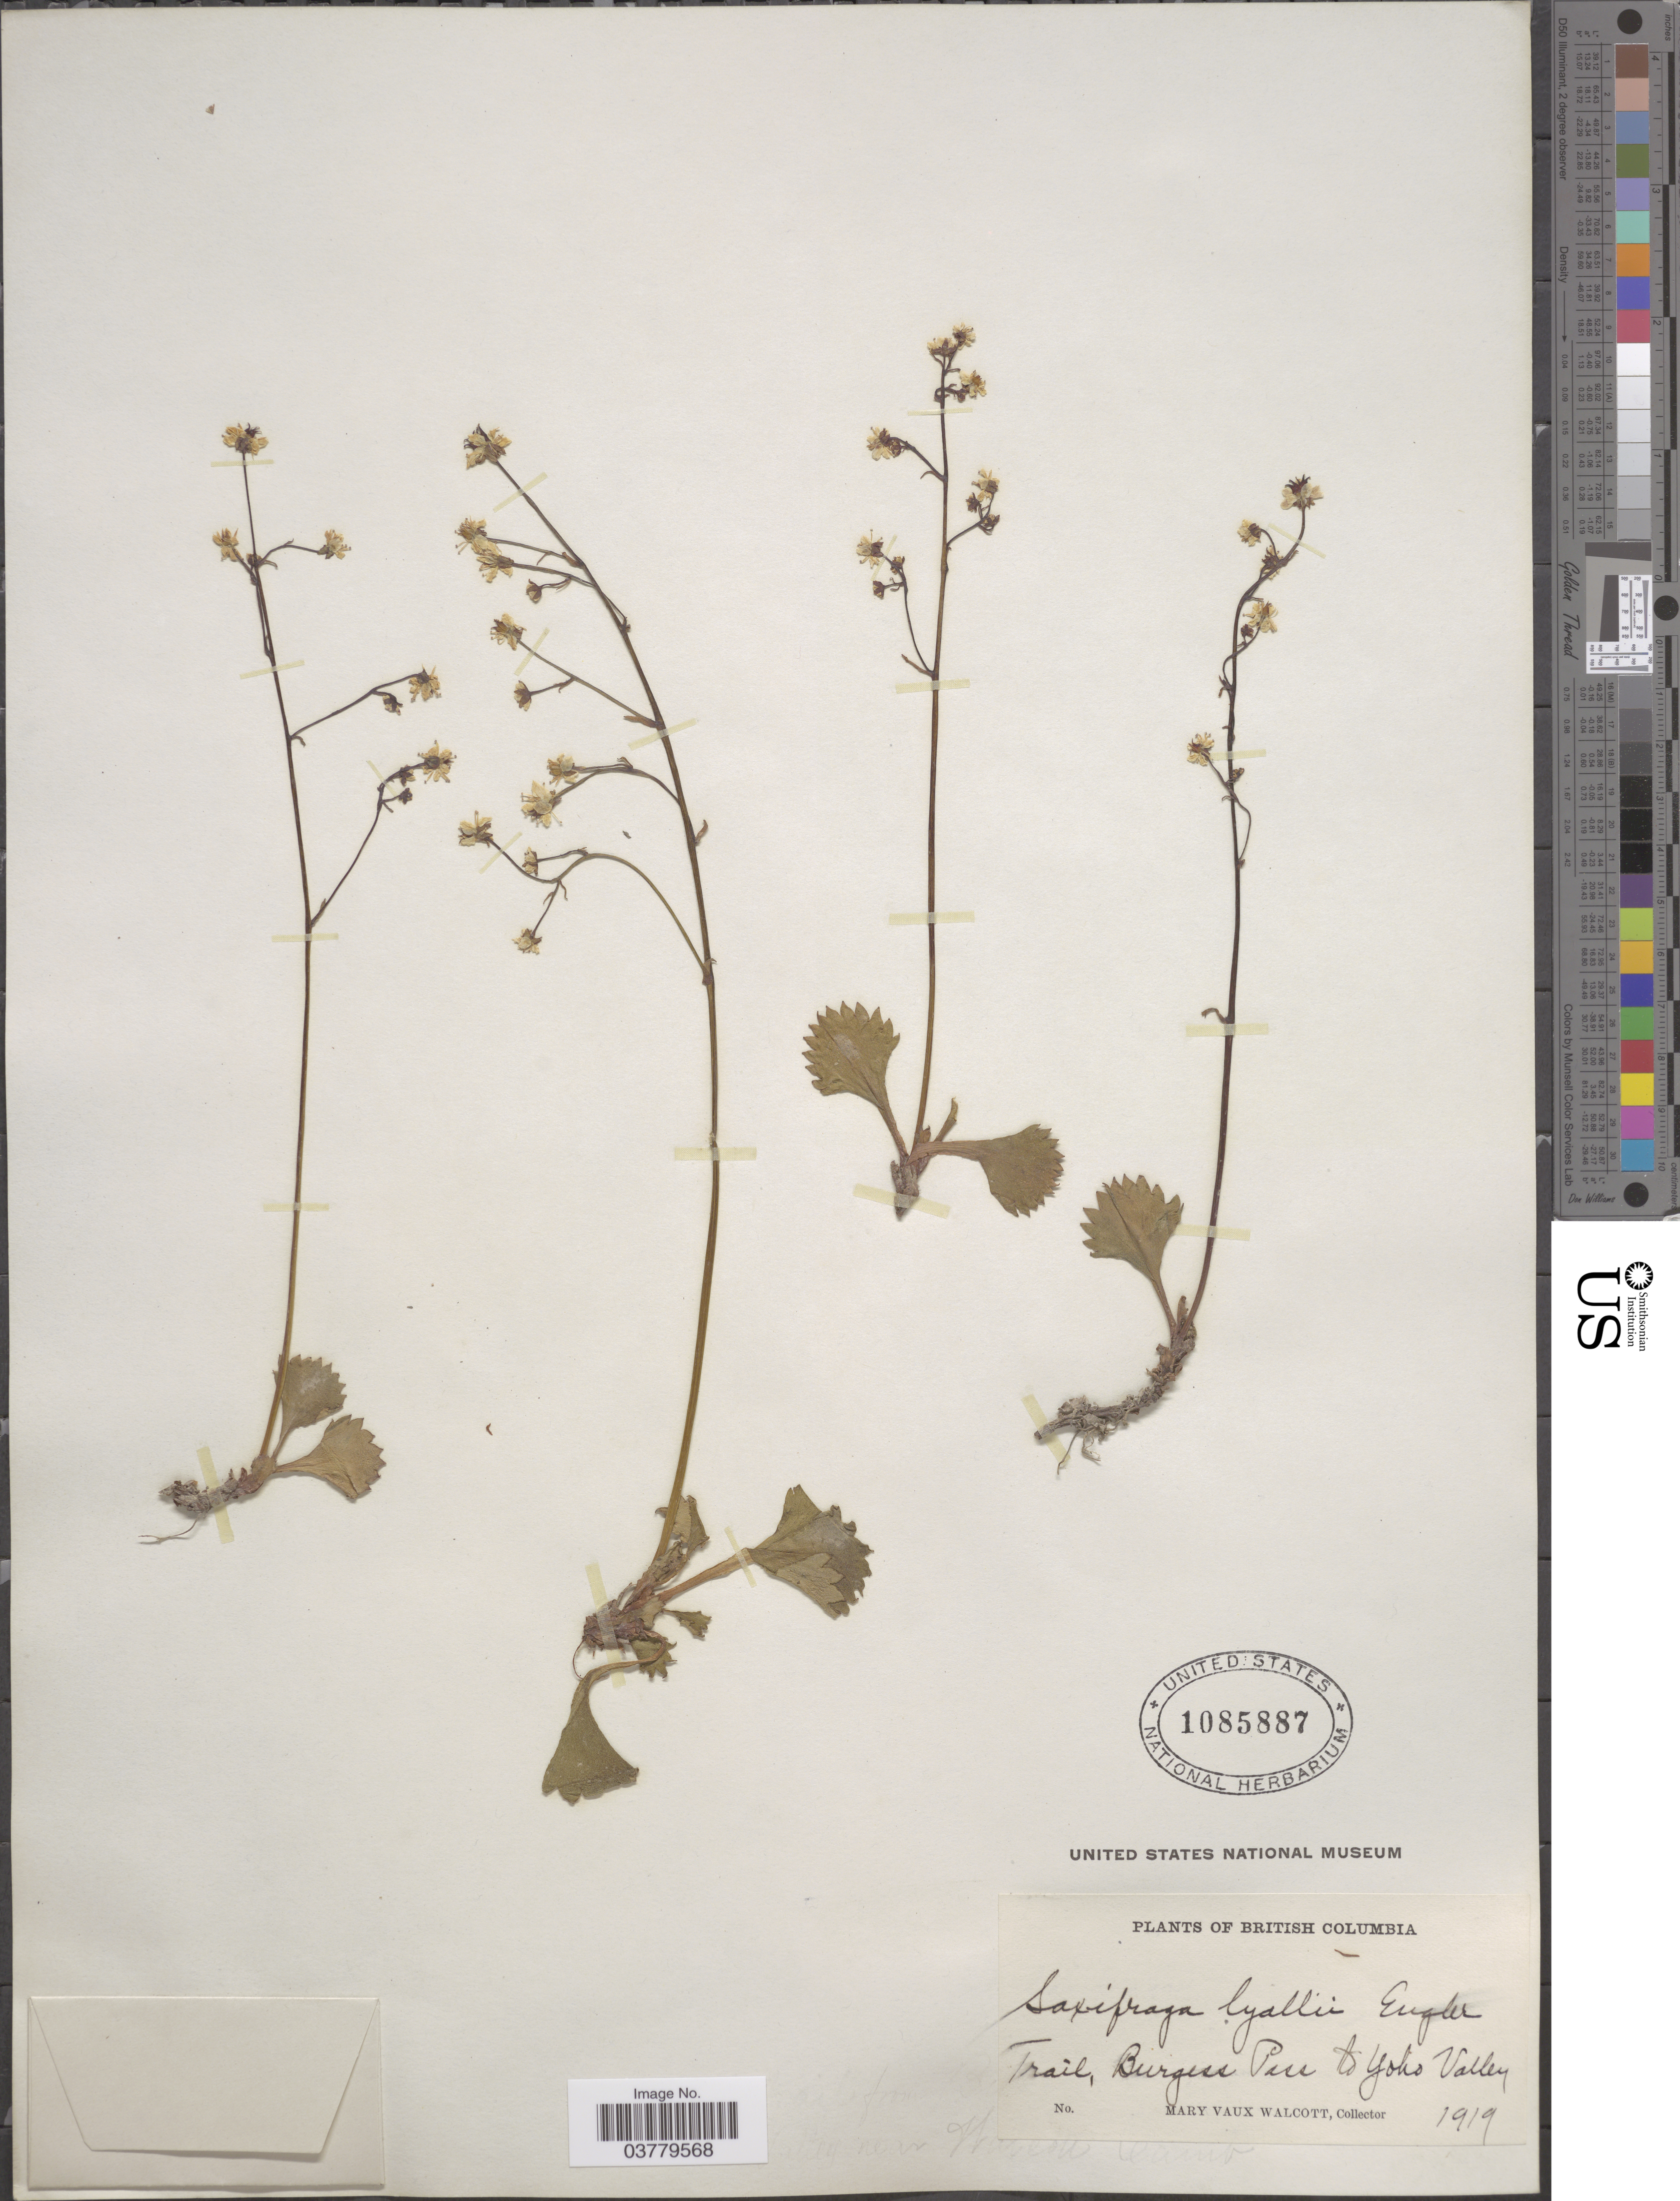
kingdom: Plantae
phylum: Tracheophyta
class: Magnoliopsida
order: Saxifragales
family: Saxifragaceae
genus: Micranthes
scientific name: Micranthes lyalii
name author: (Engl.) Small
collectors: M. Walcott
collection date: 1919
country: Canada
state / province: British Columbia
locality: Trail, Burgess Pass to Yoho Valley.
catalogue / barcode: US 1085887